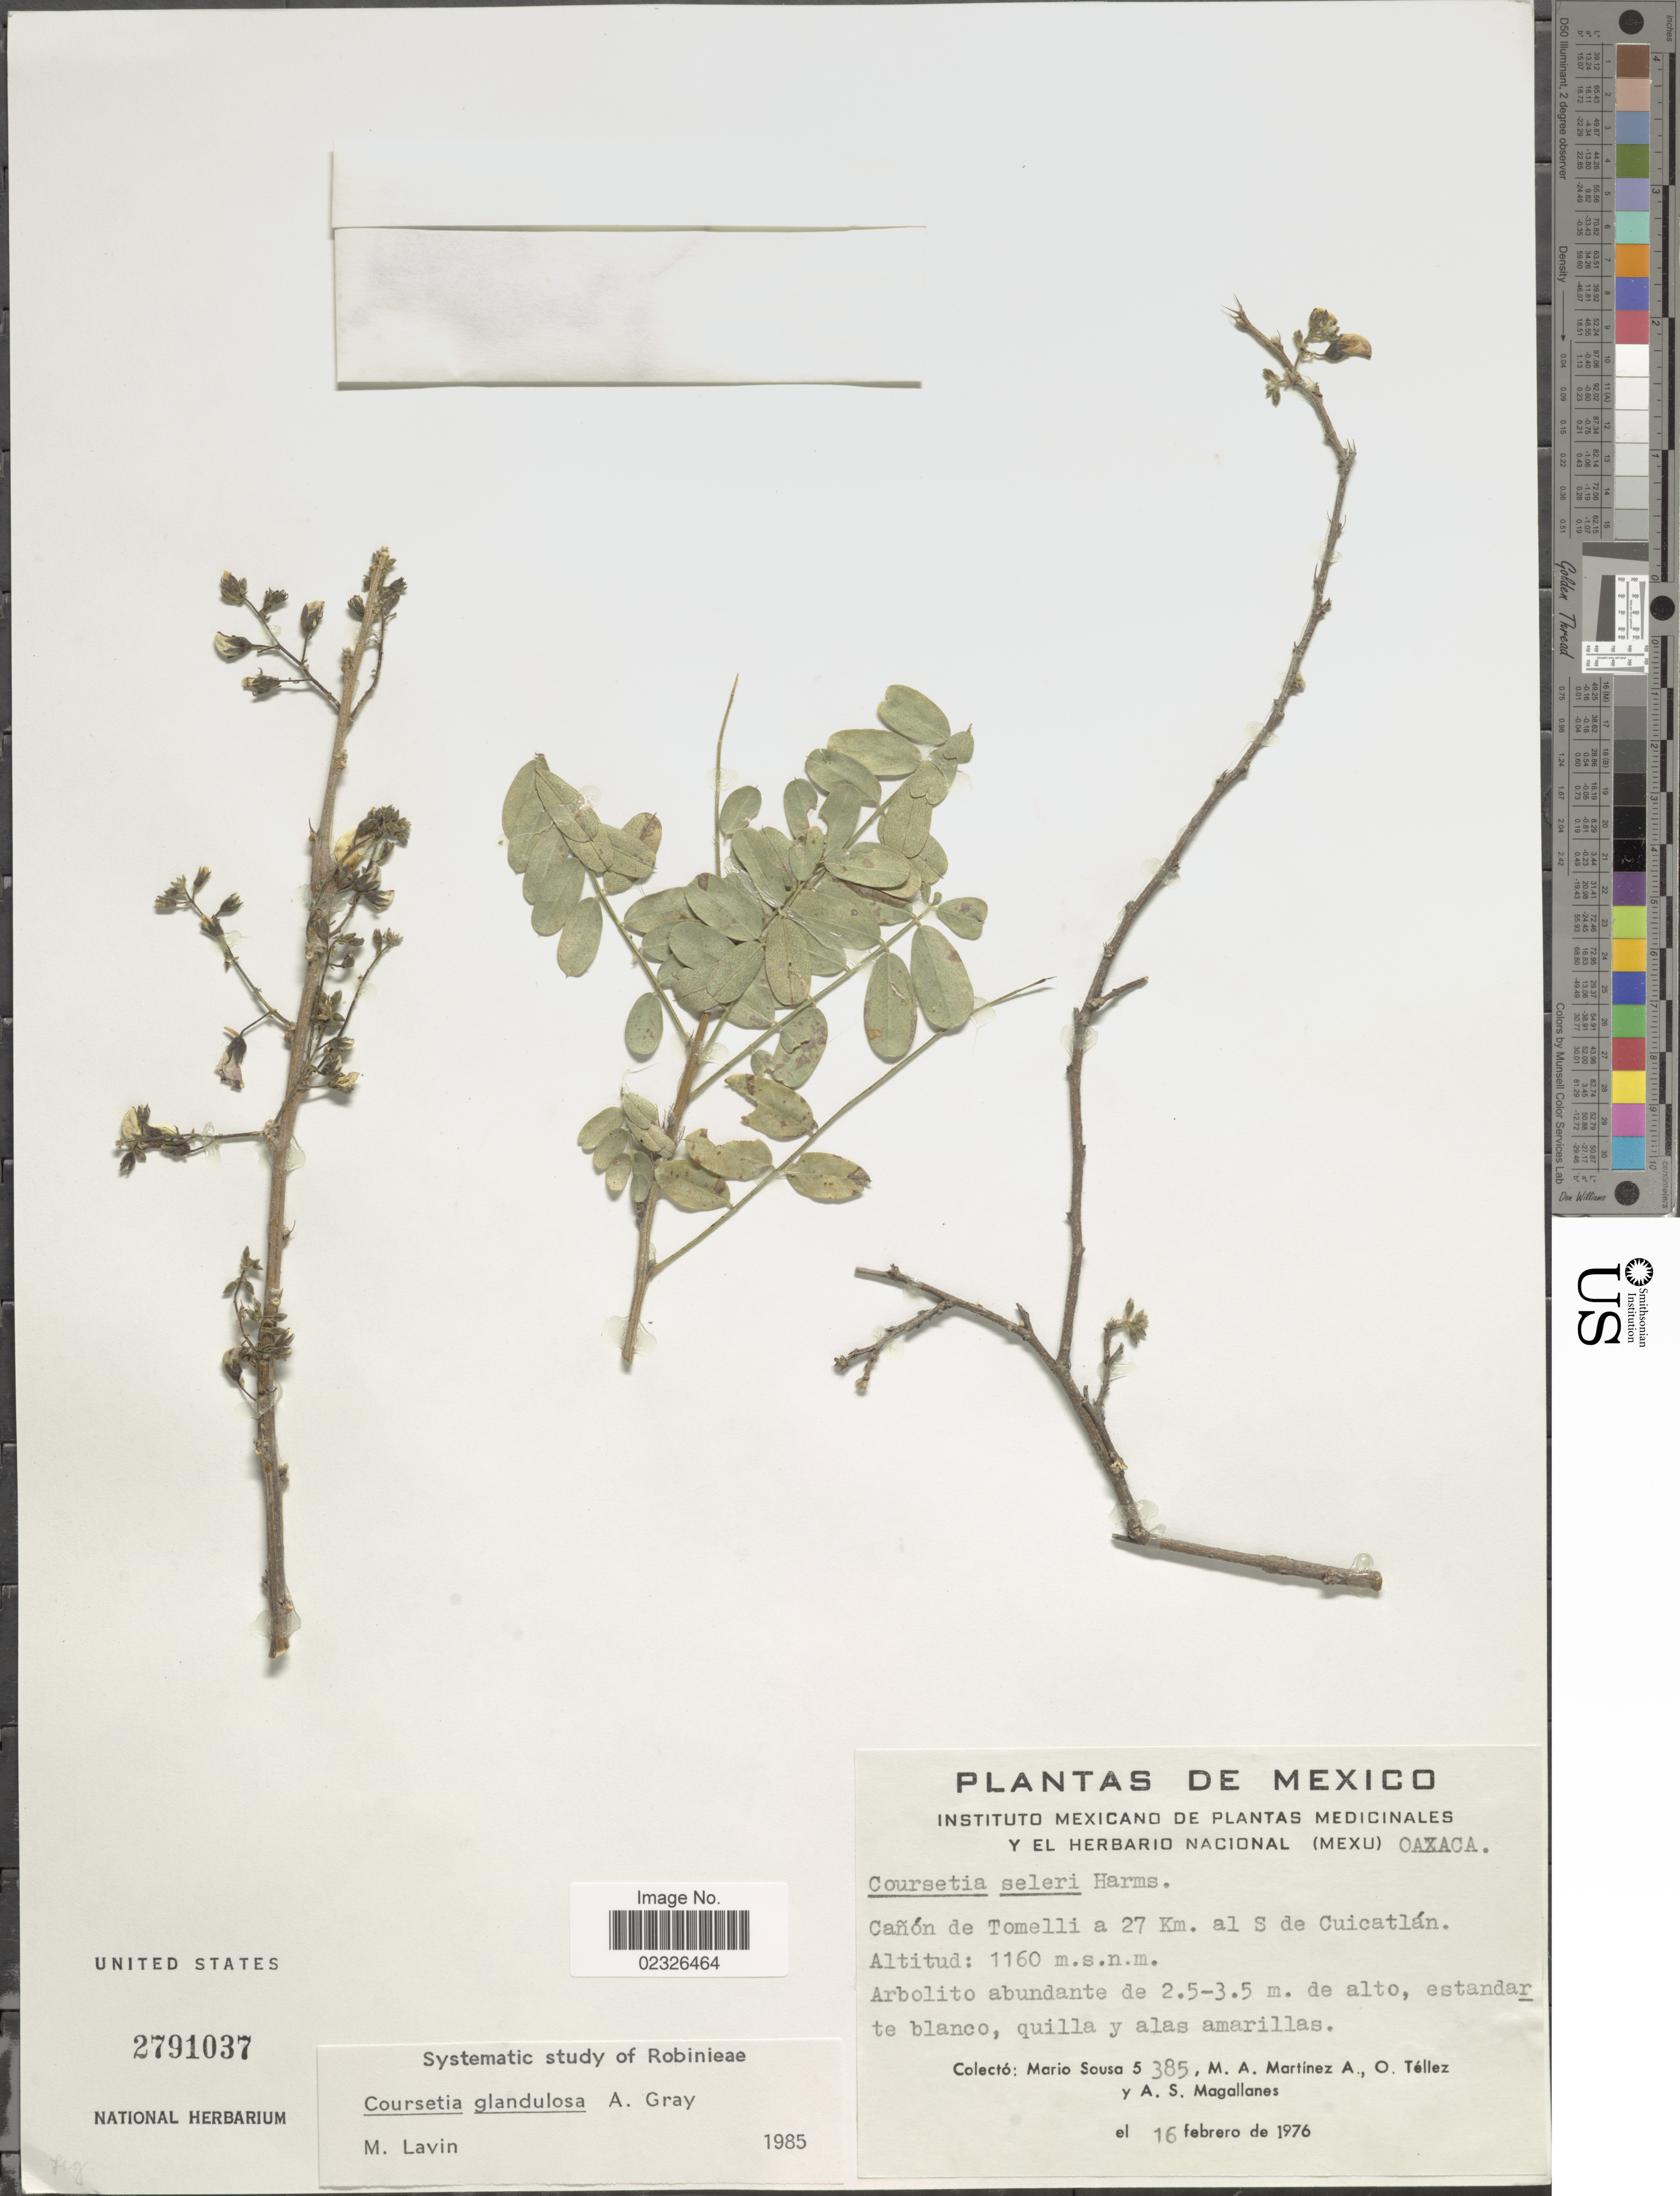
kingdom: Plantae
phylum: Tracheophyta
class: Magnoliopsida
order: Fabales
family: Fabaceae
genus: Coursetia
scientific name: Coursetia glandulosa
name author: A. Gray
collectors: M. Sousa S., M. A. Martinez, O. Tellez & A. Magallanes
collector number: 5385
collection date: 1976-02-16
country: Mexico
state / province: Oaxaca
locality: Canon de Tomelli a 27 Km. al S de Cuicatlan.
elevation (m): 1160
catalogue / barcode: US 2791037